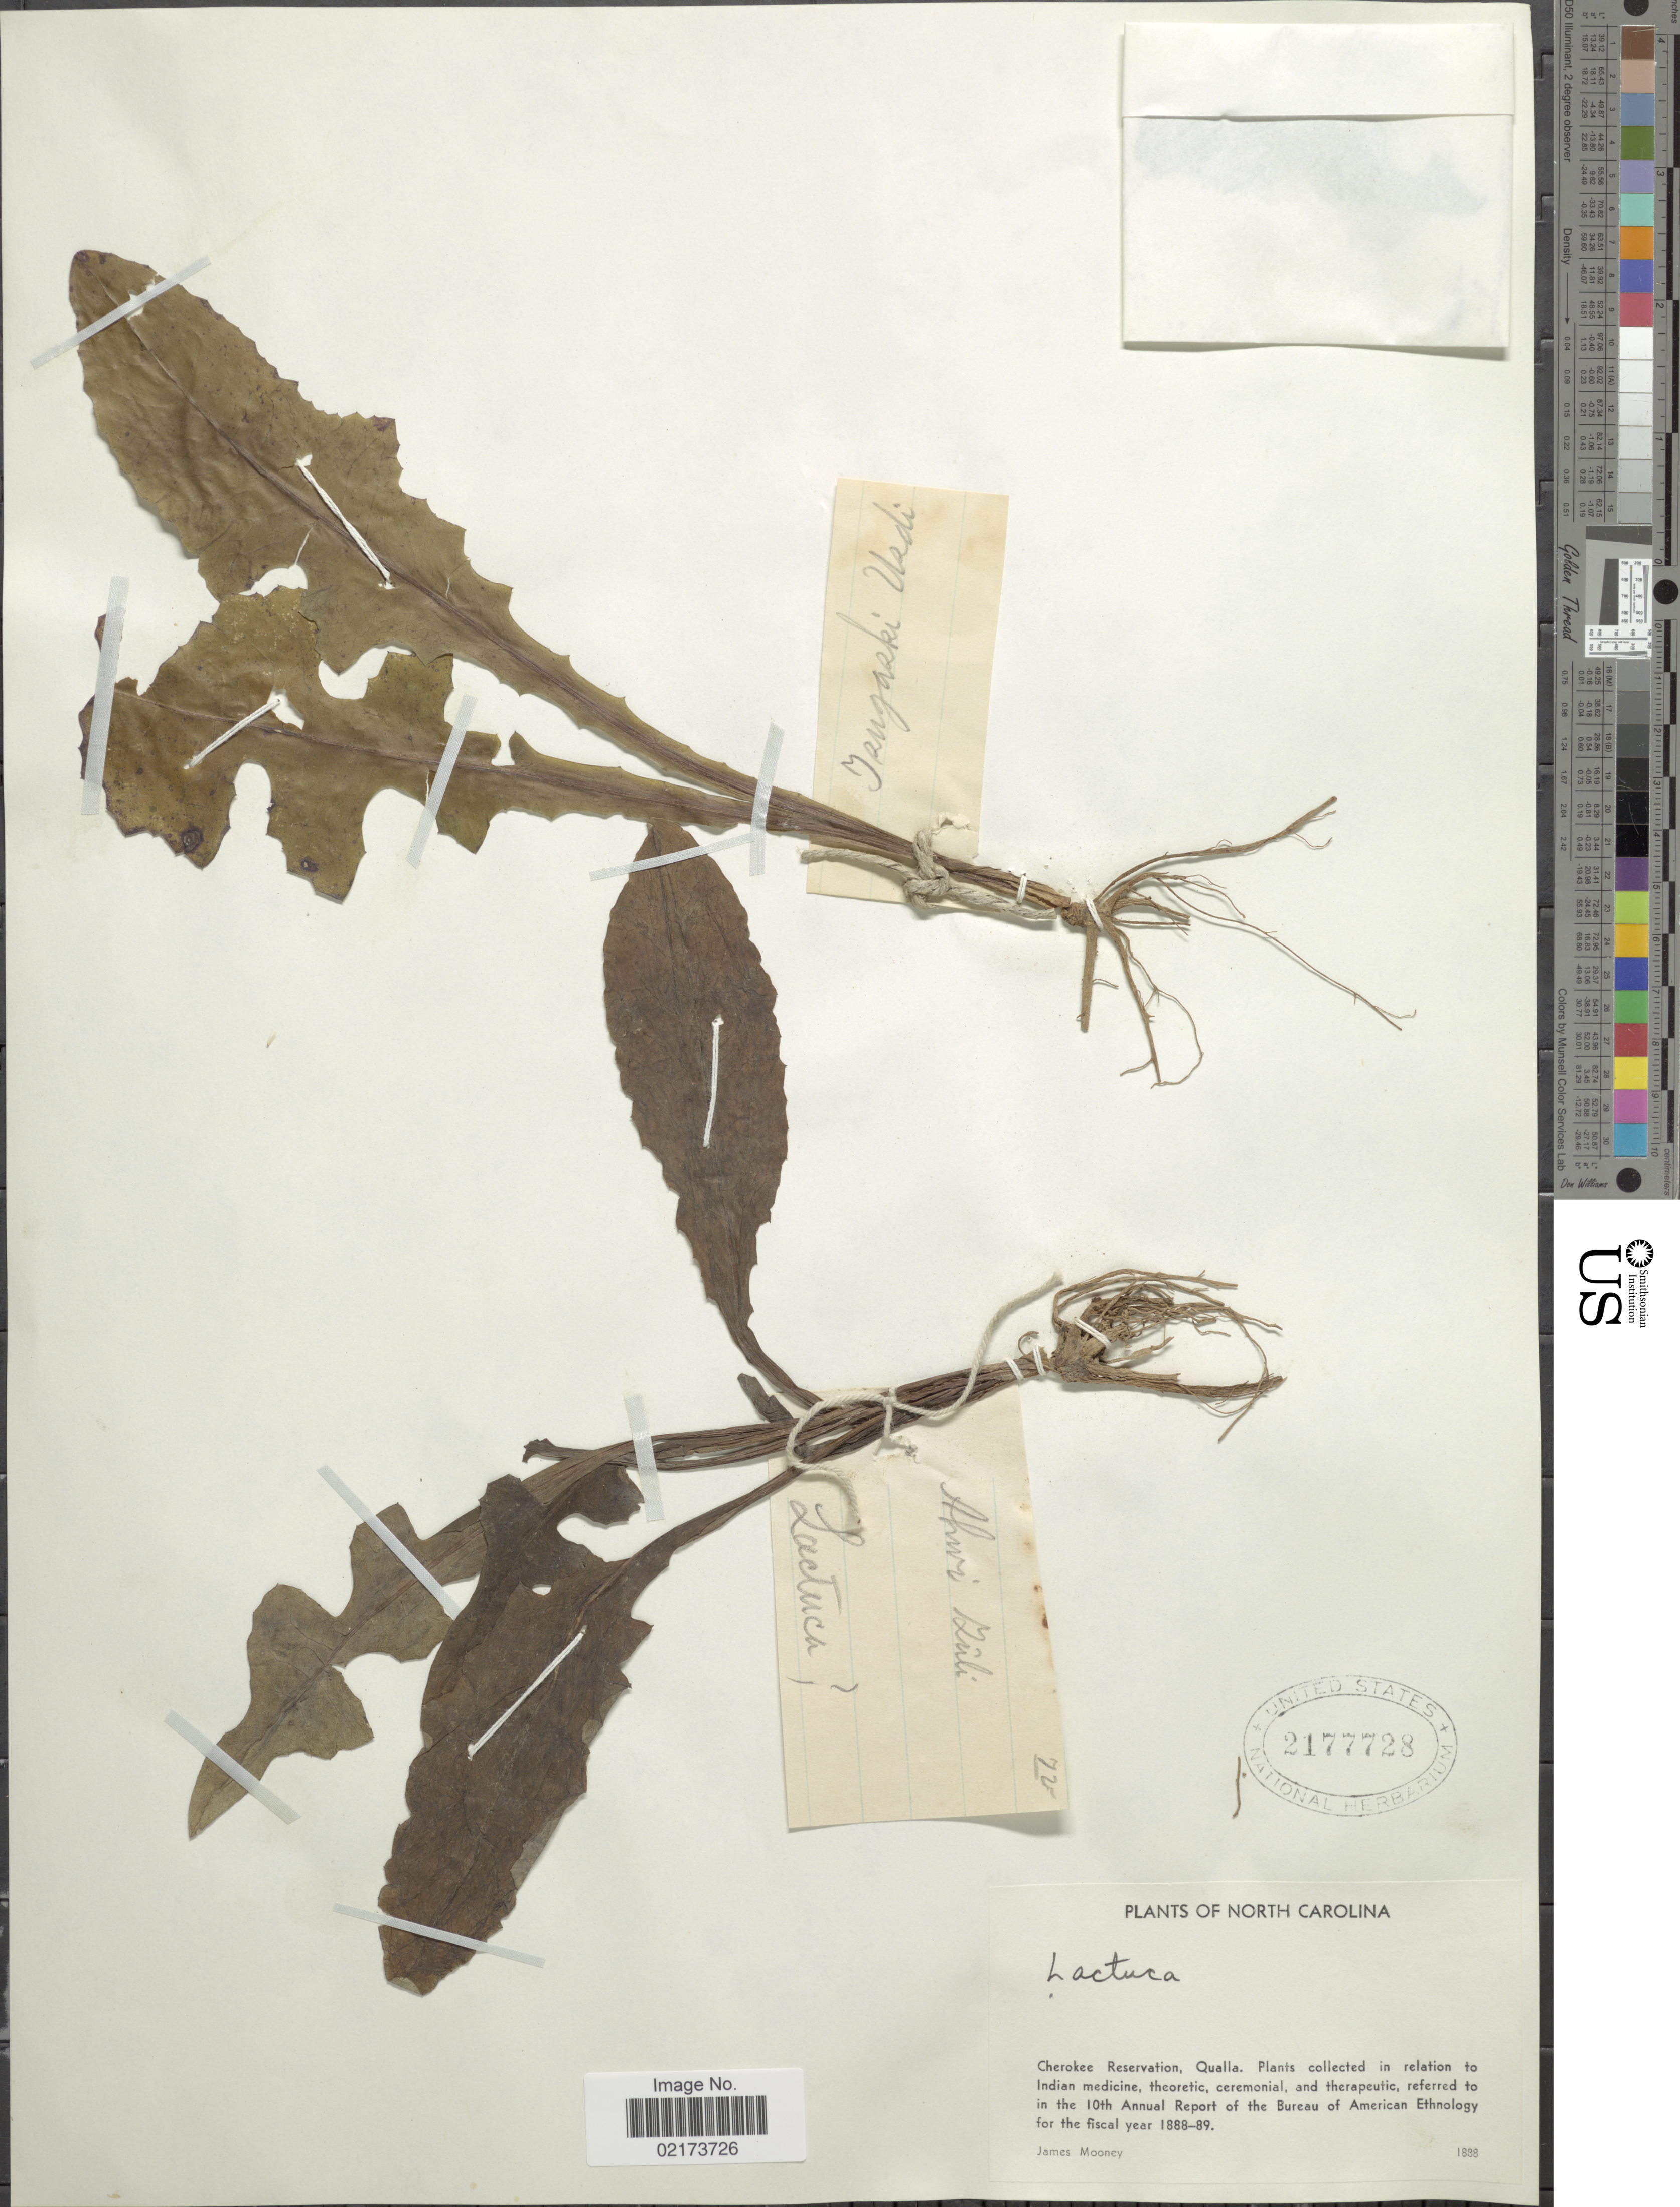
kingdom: Plantae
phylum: Tracheophyta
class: Magnoliopsida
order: Asterales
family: Asteraceae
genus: Lactuca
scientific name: Lactuca sp.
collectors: J. Mooney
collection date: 1888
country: United States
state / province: North Carolina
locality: Cherokee Reservation, Qualla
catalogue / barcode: US 2177728